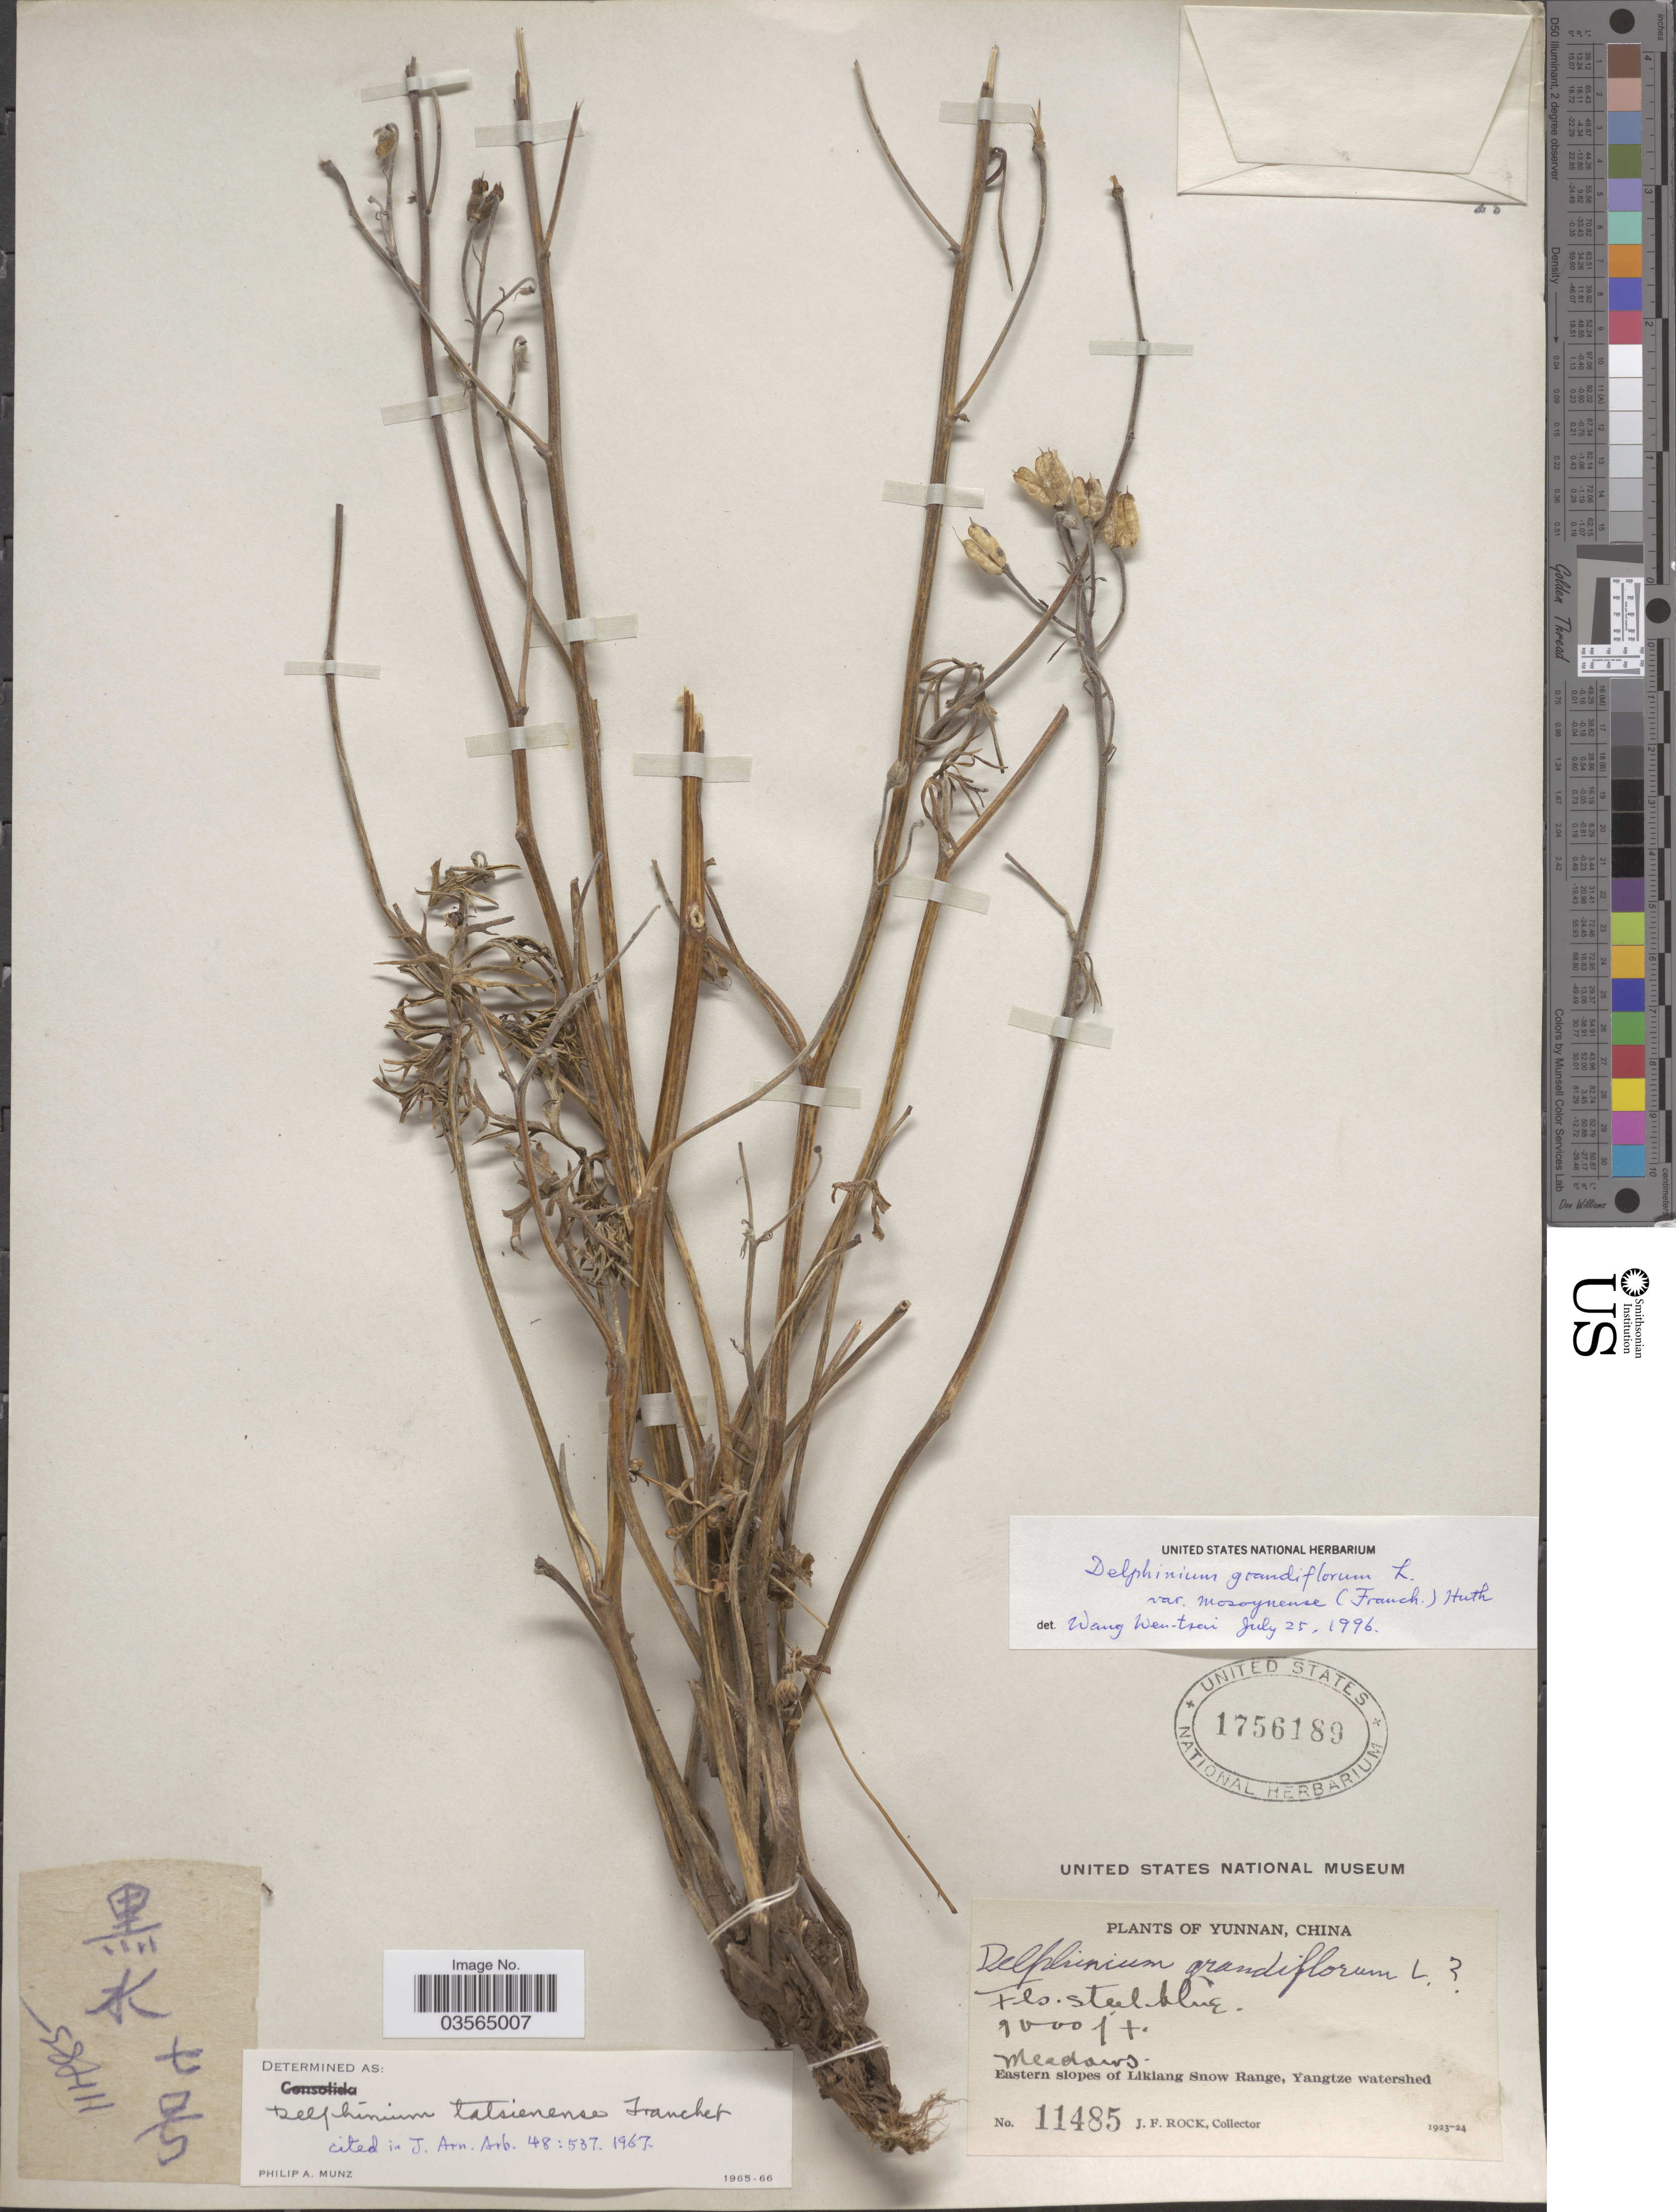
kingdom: Plantae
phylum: Tracheophyta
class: Magnoliopsida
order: Ranunculales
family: Ranunculaceae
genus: Delphinium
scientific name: Delphinium grandiflorum var. mosoynense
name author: (Franch.) Huth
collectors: J. Rock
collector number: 11485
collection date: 1923/1924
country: China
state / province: Yunnan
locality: Eastern slopes of Likiang Snow Range, Yangtze watershed.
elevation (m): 2743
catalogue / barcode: US 1756189